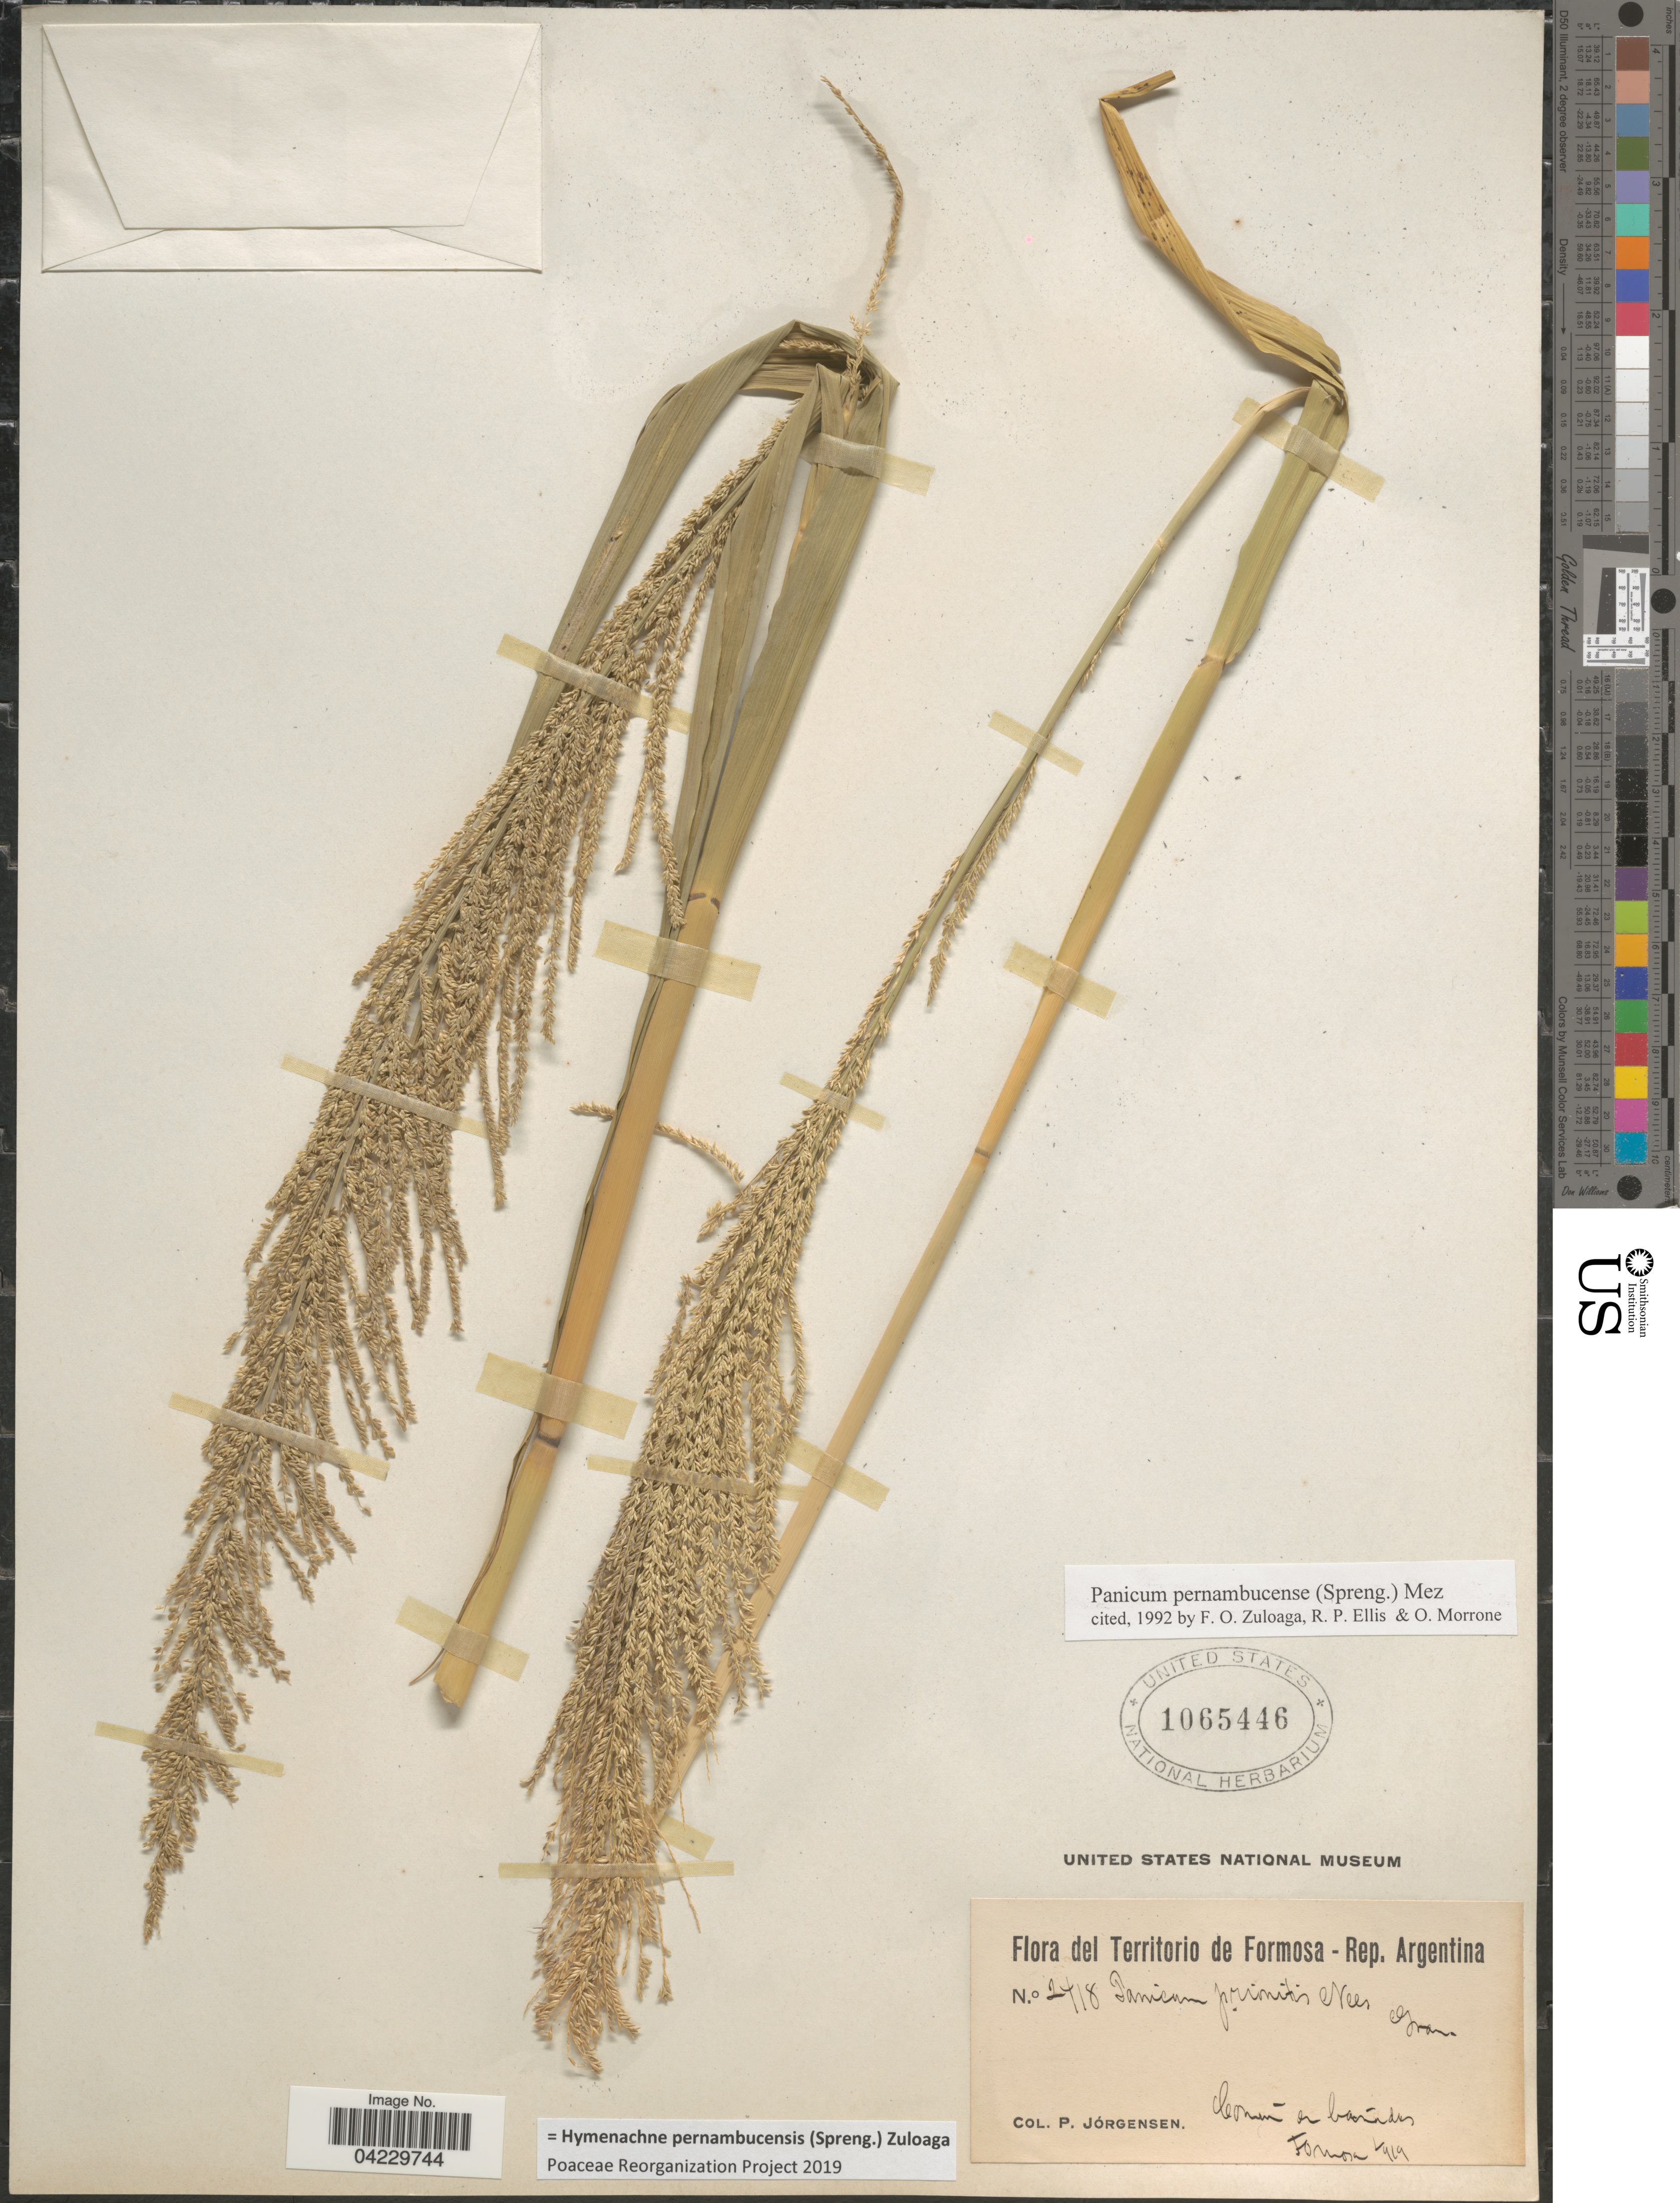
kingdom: Plantae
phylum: Tracheophyta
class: Liliopsida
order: Poales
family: Poaceae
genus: Hymenachne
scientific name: Hymenachne pernambucensis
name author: (Spreng.) Zuloaga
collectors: P. Jörgensen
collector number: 2418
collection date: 1919-01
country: Argentina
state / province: Formosa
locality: Territorio de Formosa. En banados.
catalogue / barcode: US 1065446